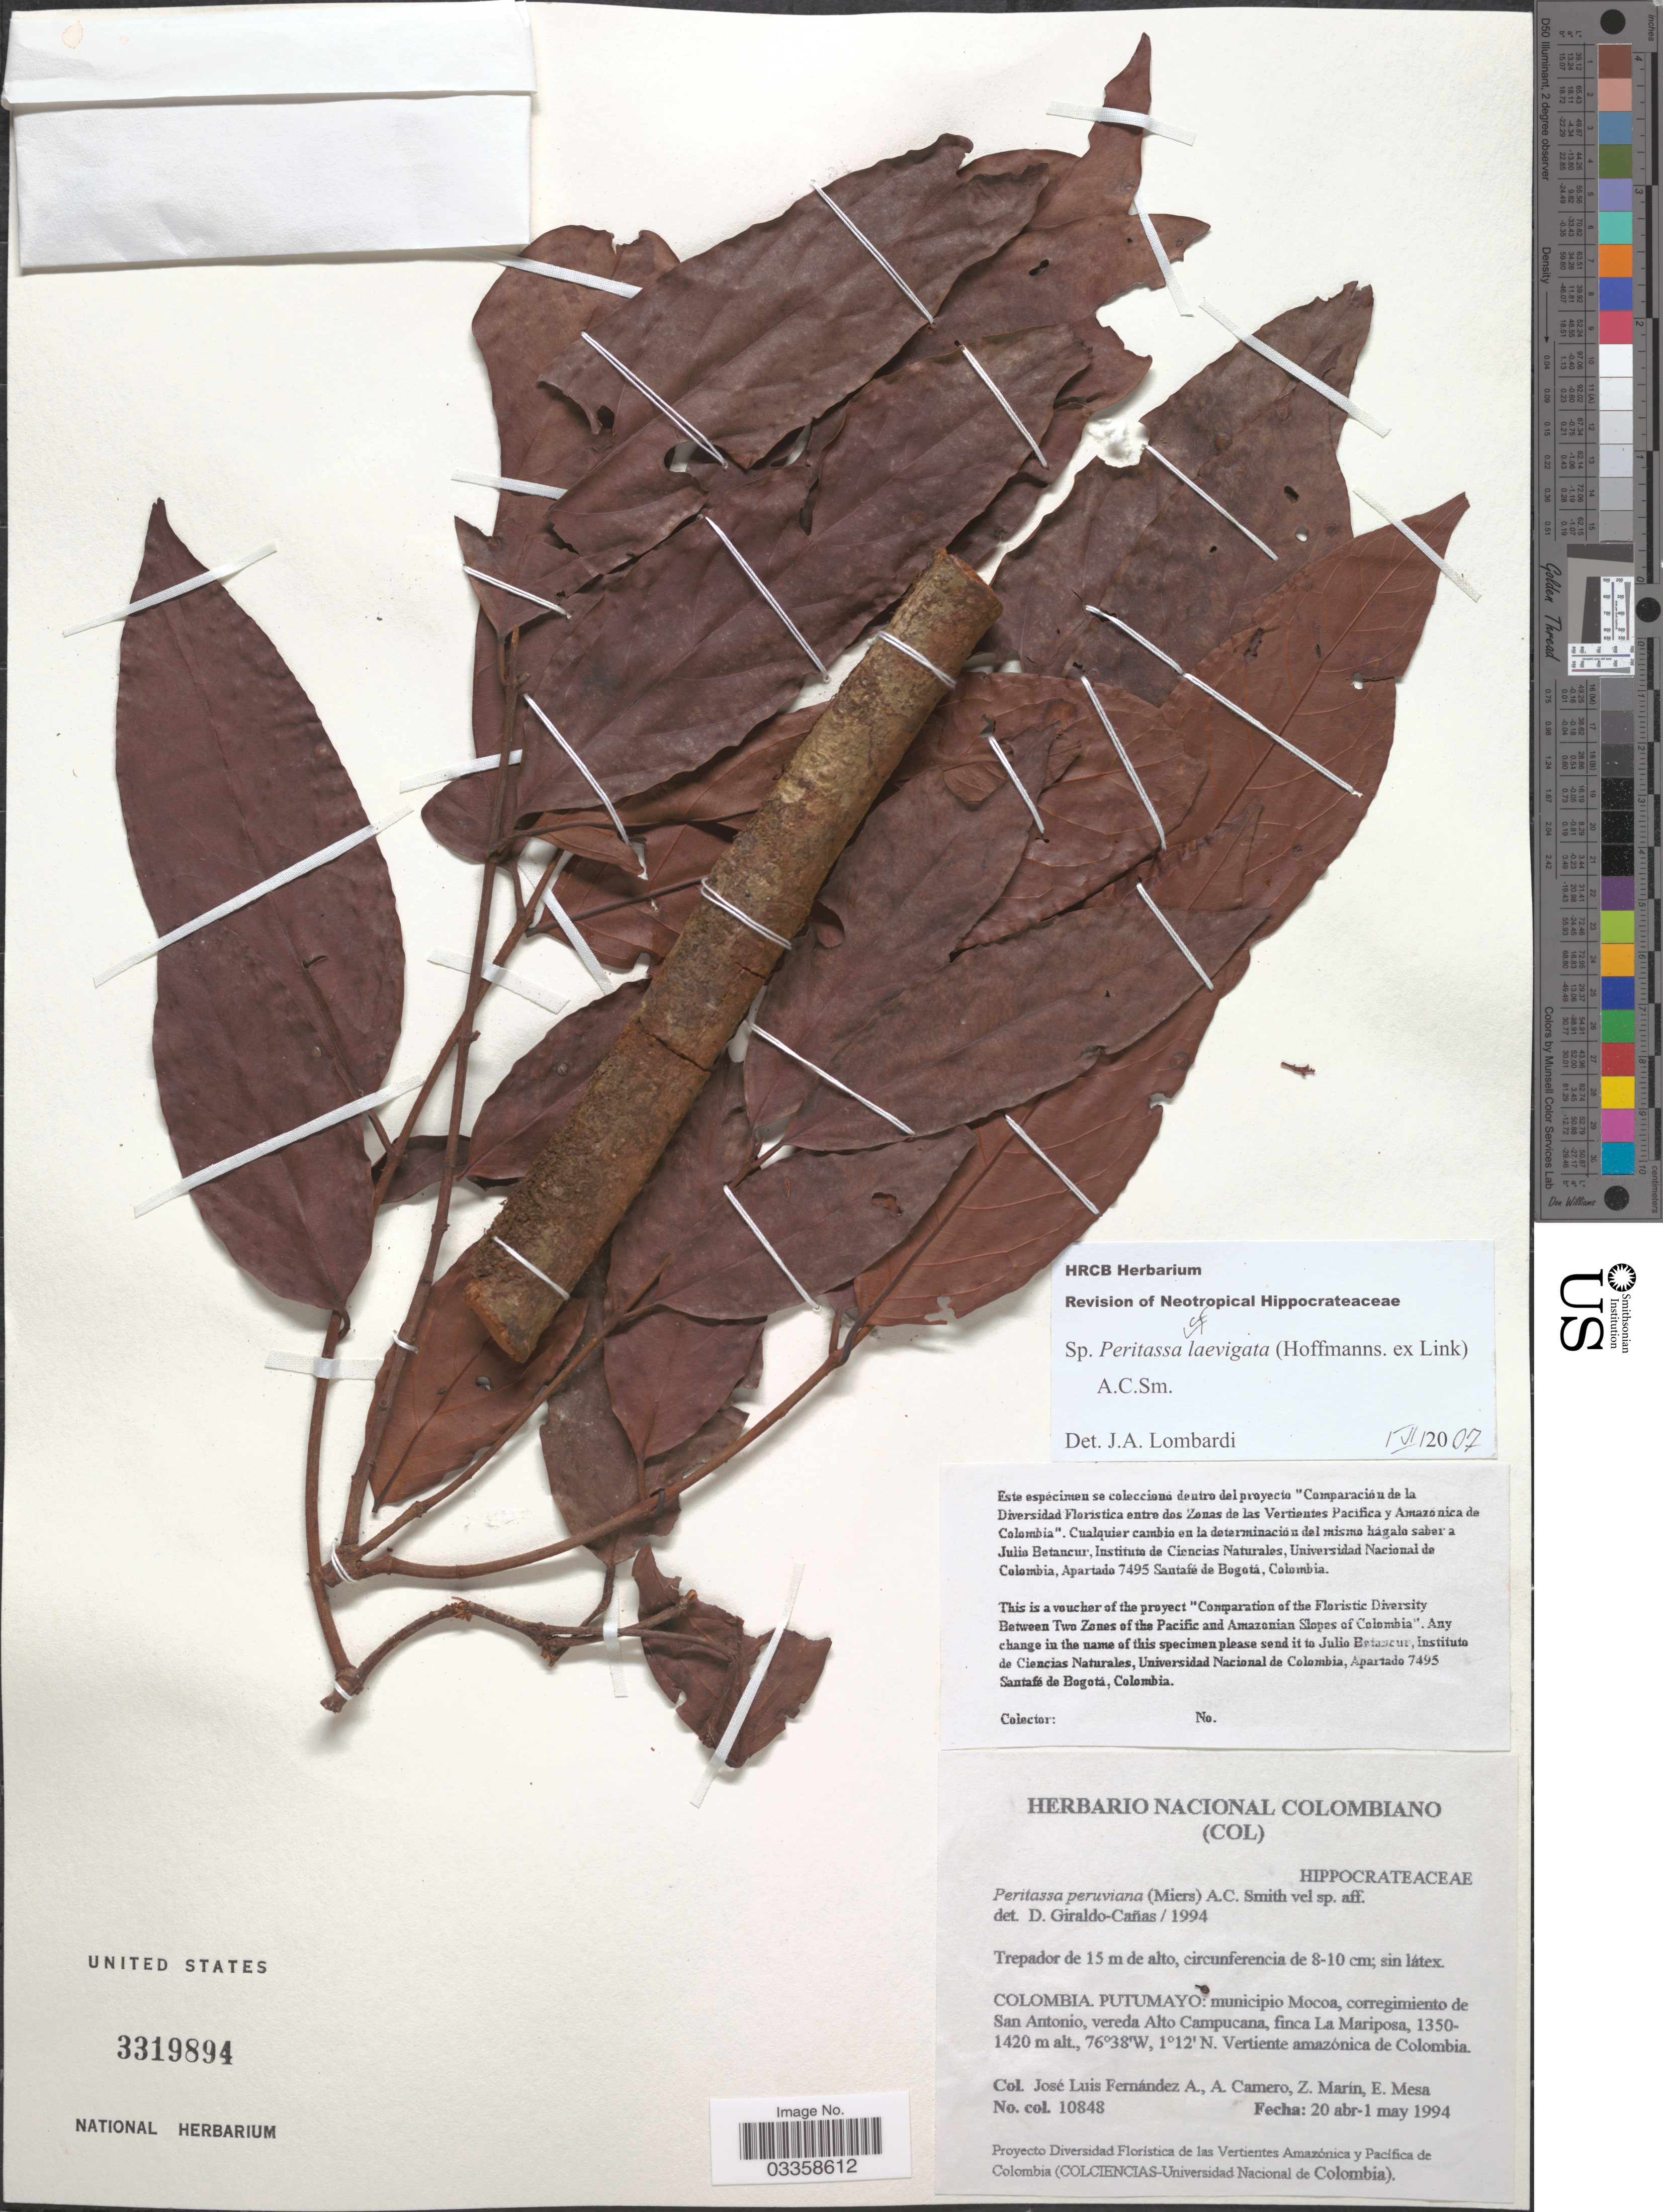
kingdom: Plantae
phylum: Tracheophyta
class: Magnoliopsida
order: Celastrales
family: Celastraceae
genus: Peritassa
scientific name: Peritassa laevigata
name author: (Hoffmanns. ex Link) A.C. Sm.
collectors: J. L. Fernández-Alonso, A. A. Camero, Z. Marin & E. Mesa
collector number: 10848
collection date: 1994-04-20/1994-05-01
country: Colombia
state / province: Putumayo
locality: Municipio Mocoa, corregimiento de San Antonio, vereda Alto Campucana, finca La Mariposa. Vertiente amazónica de Colombia.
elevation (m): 1420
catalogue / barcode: US 3319894